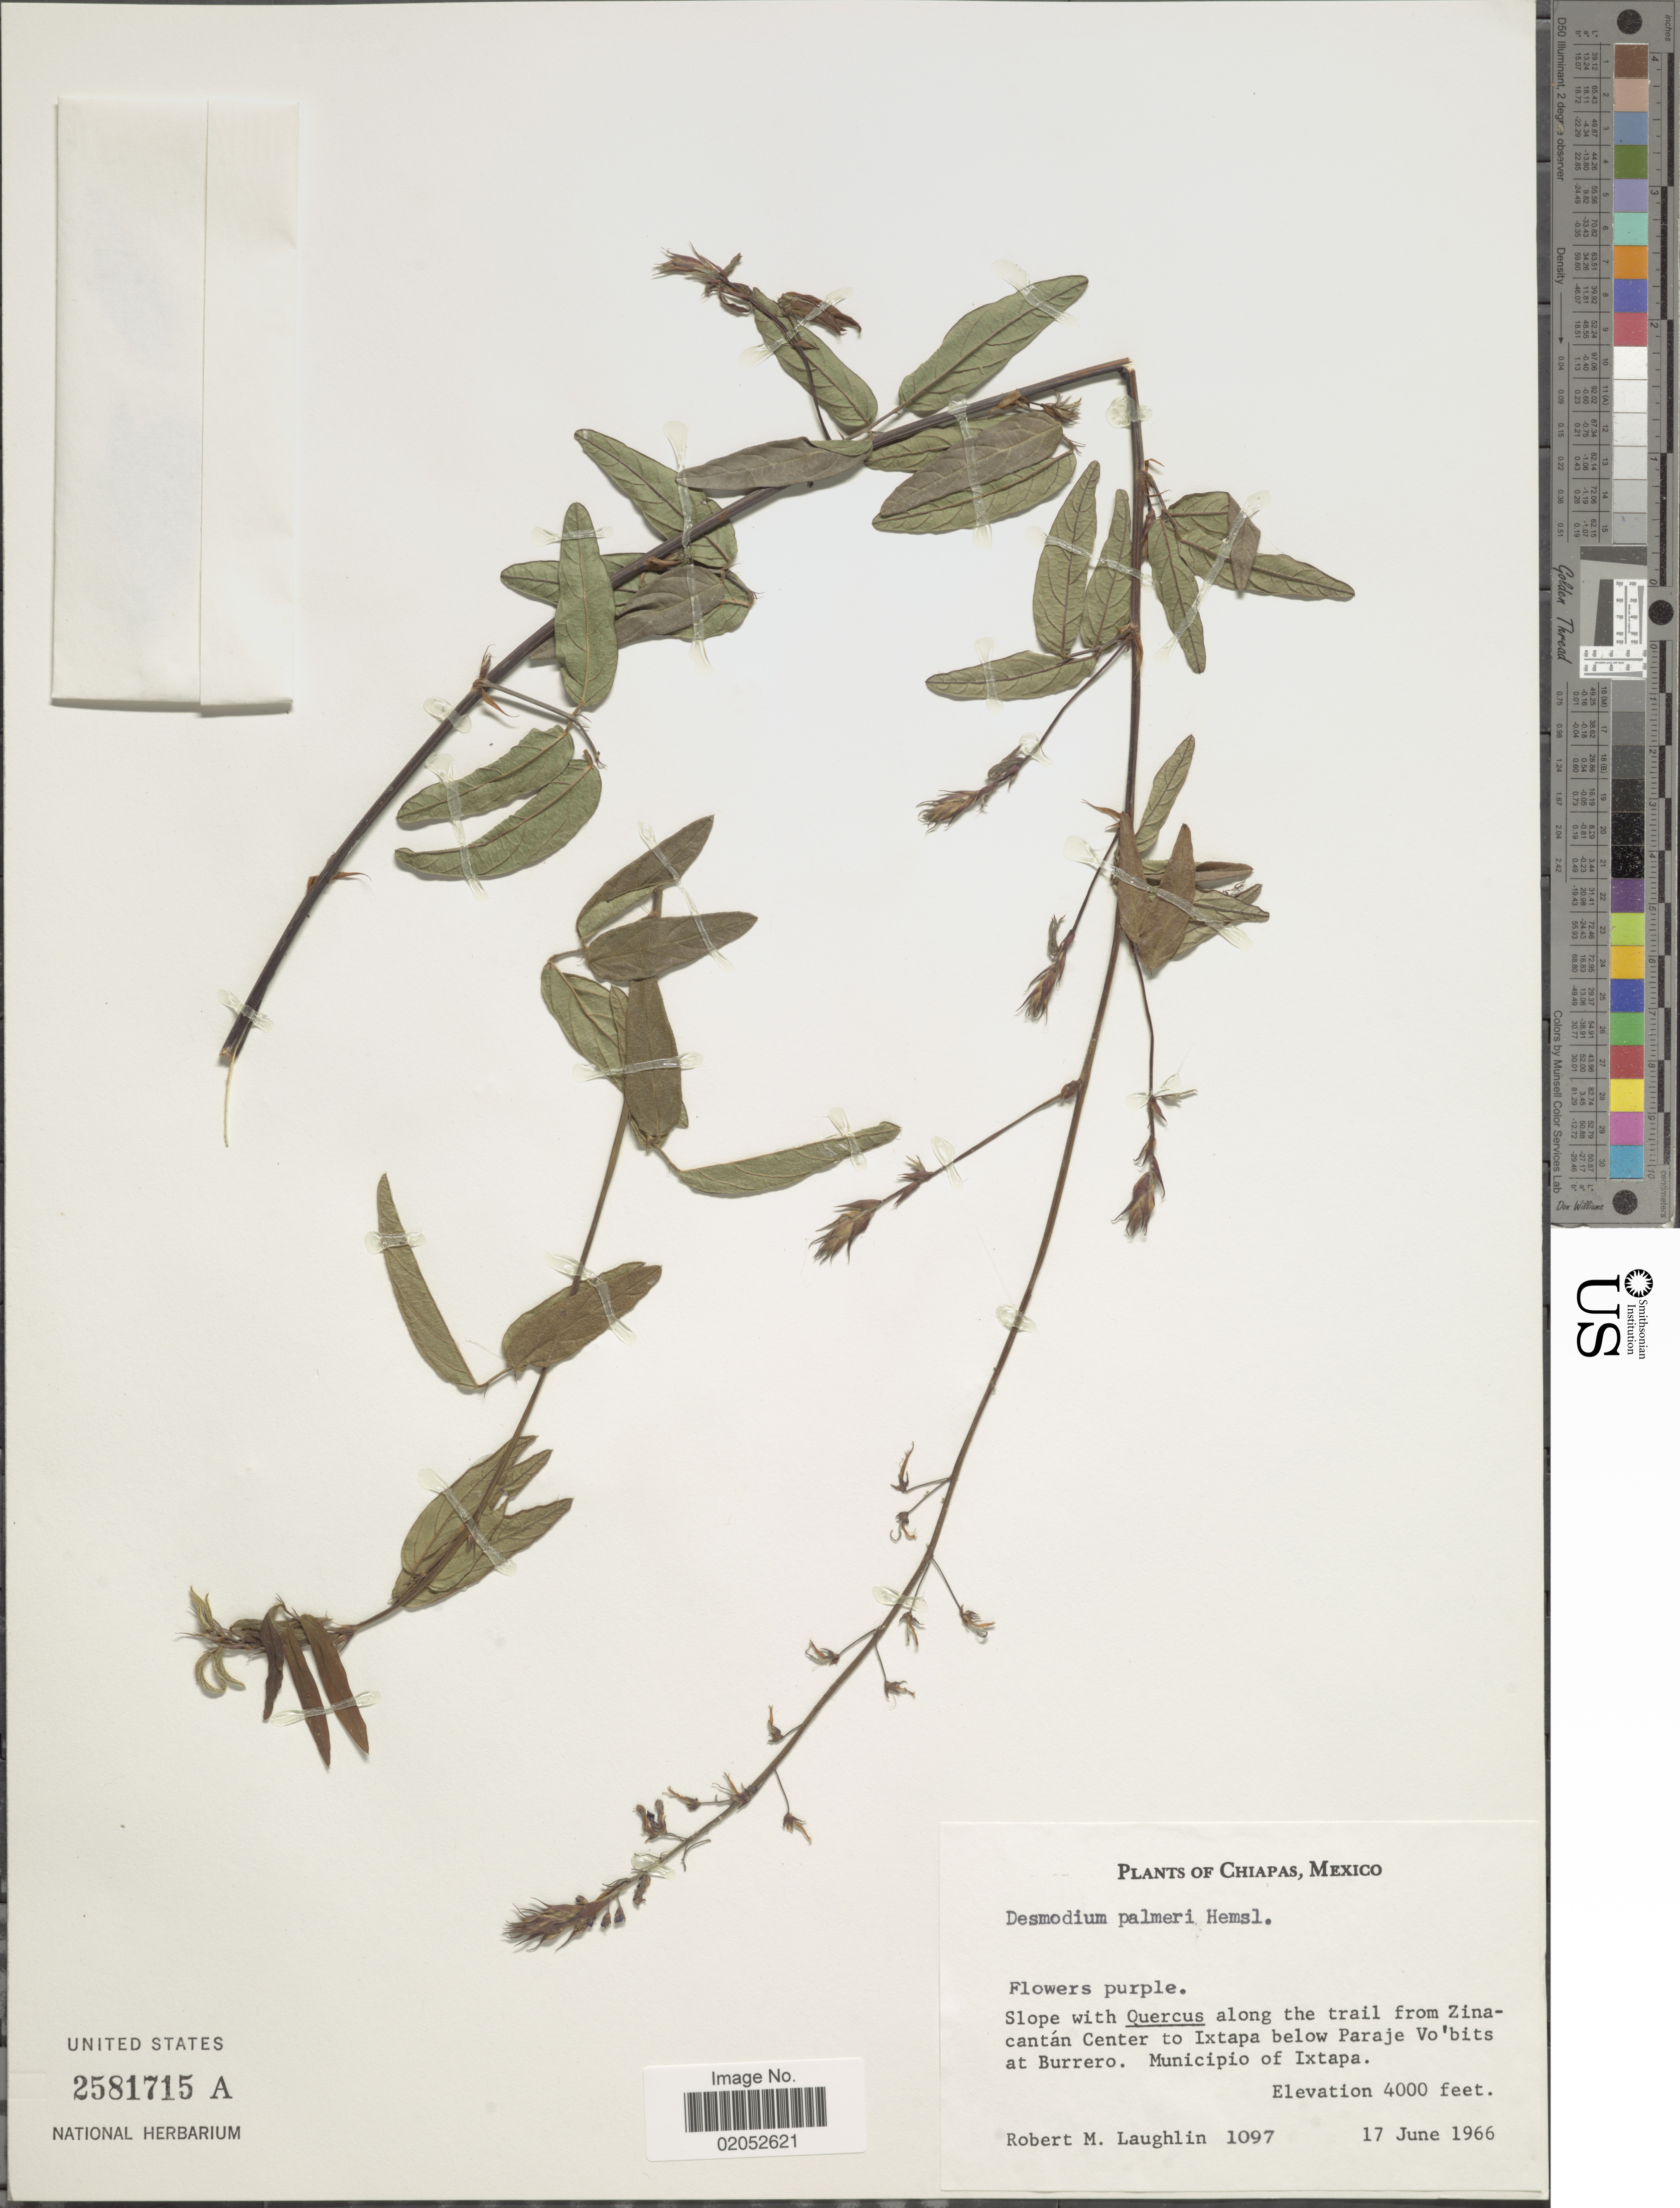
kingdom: Plantae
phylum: Tracheophyta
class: Magnoliopsida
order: Fabales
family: Fabaceae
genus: Desmodium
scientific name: Desmodium palmeri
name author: Hemsl.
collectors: R. M. Laughlin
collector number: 109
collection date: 1966-06-17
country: Mexico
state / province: Chiapas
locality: Along the trail from Zinacantan Center to Ixtapa below Paraje Vo'bits at Burrero, Municipio of Ixtapa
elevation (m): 1219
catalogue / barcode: US 2581715A